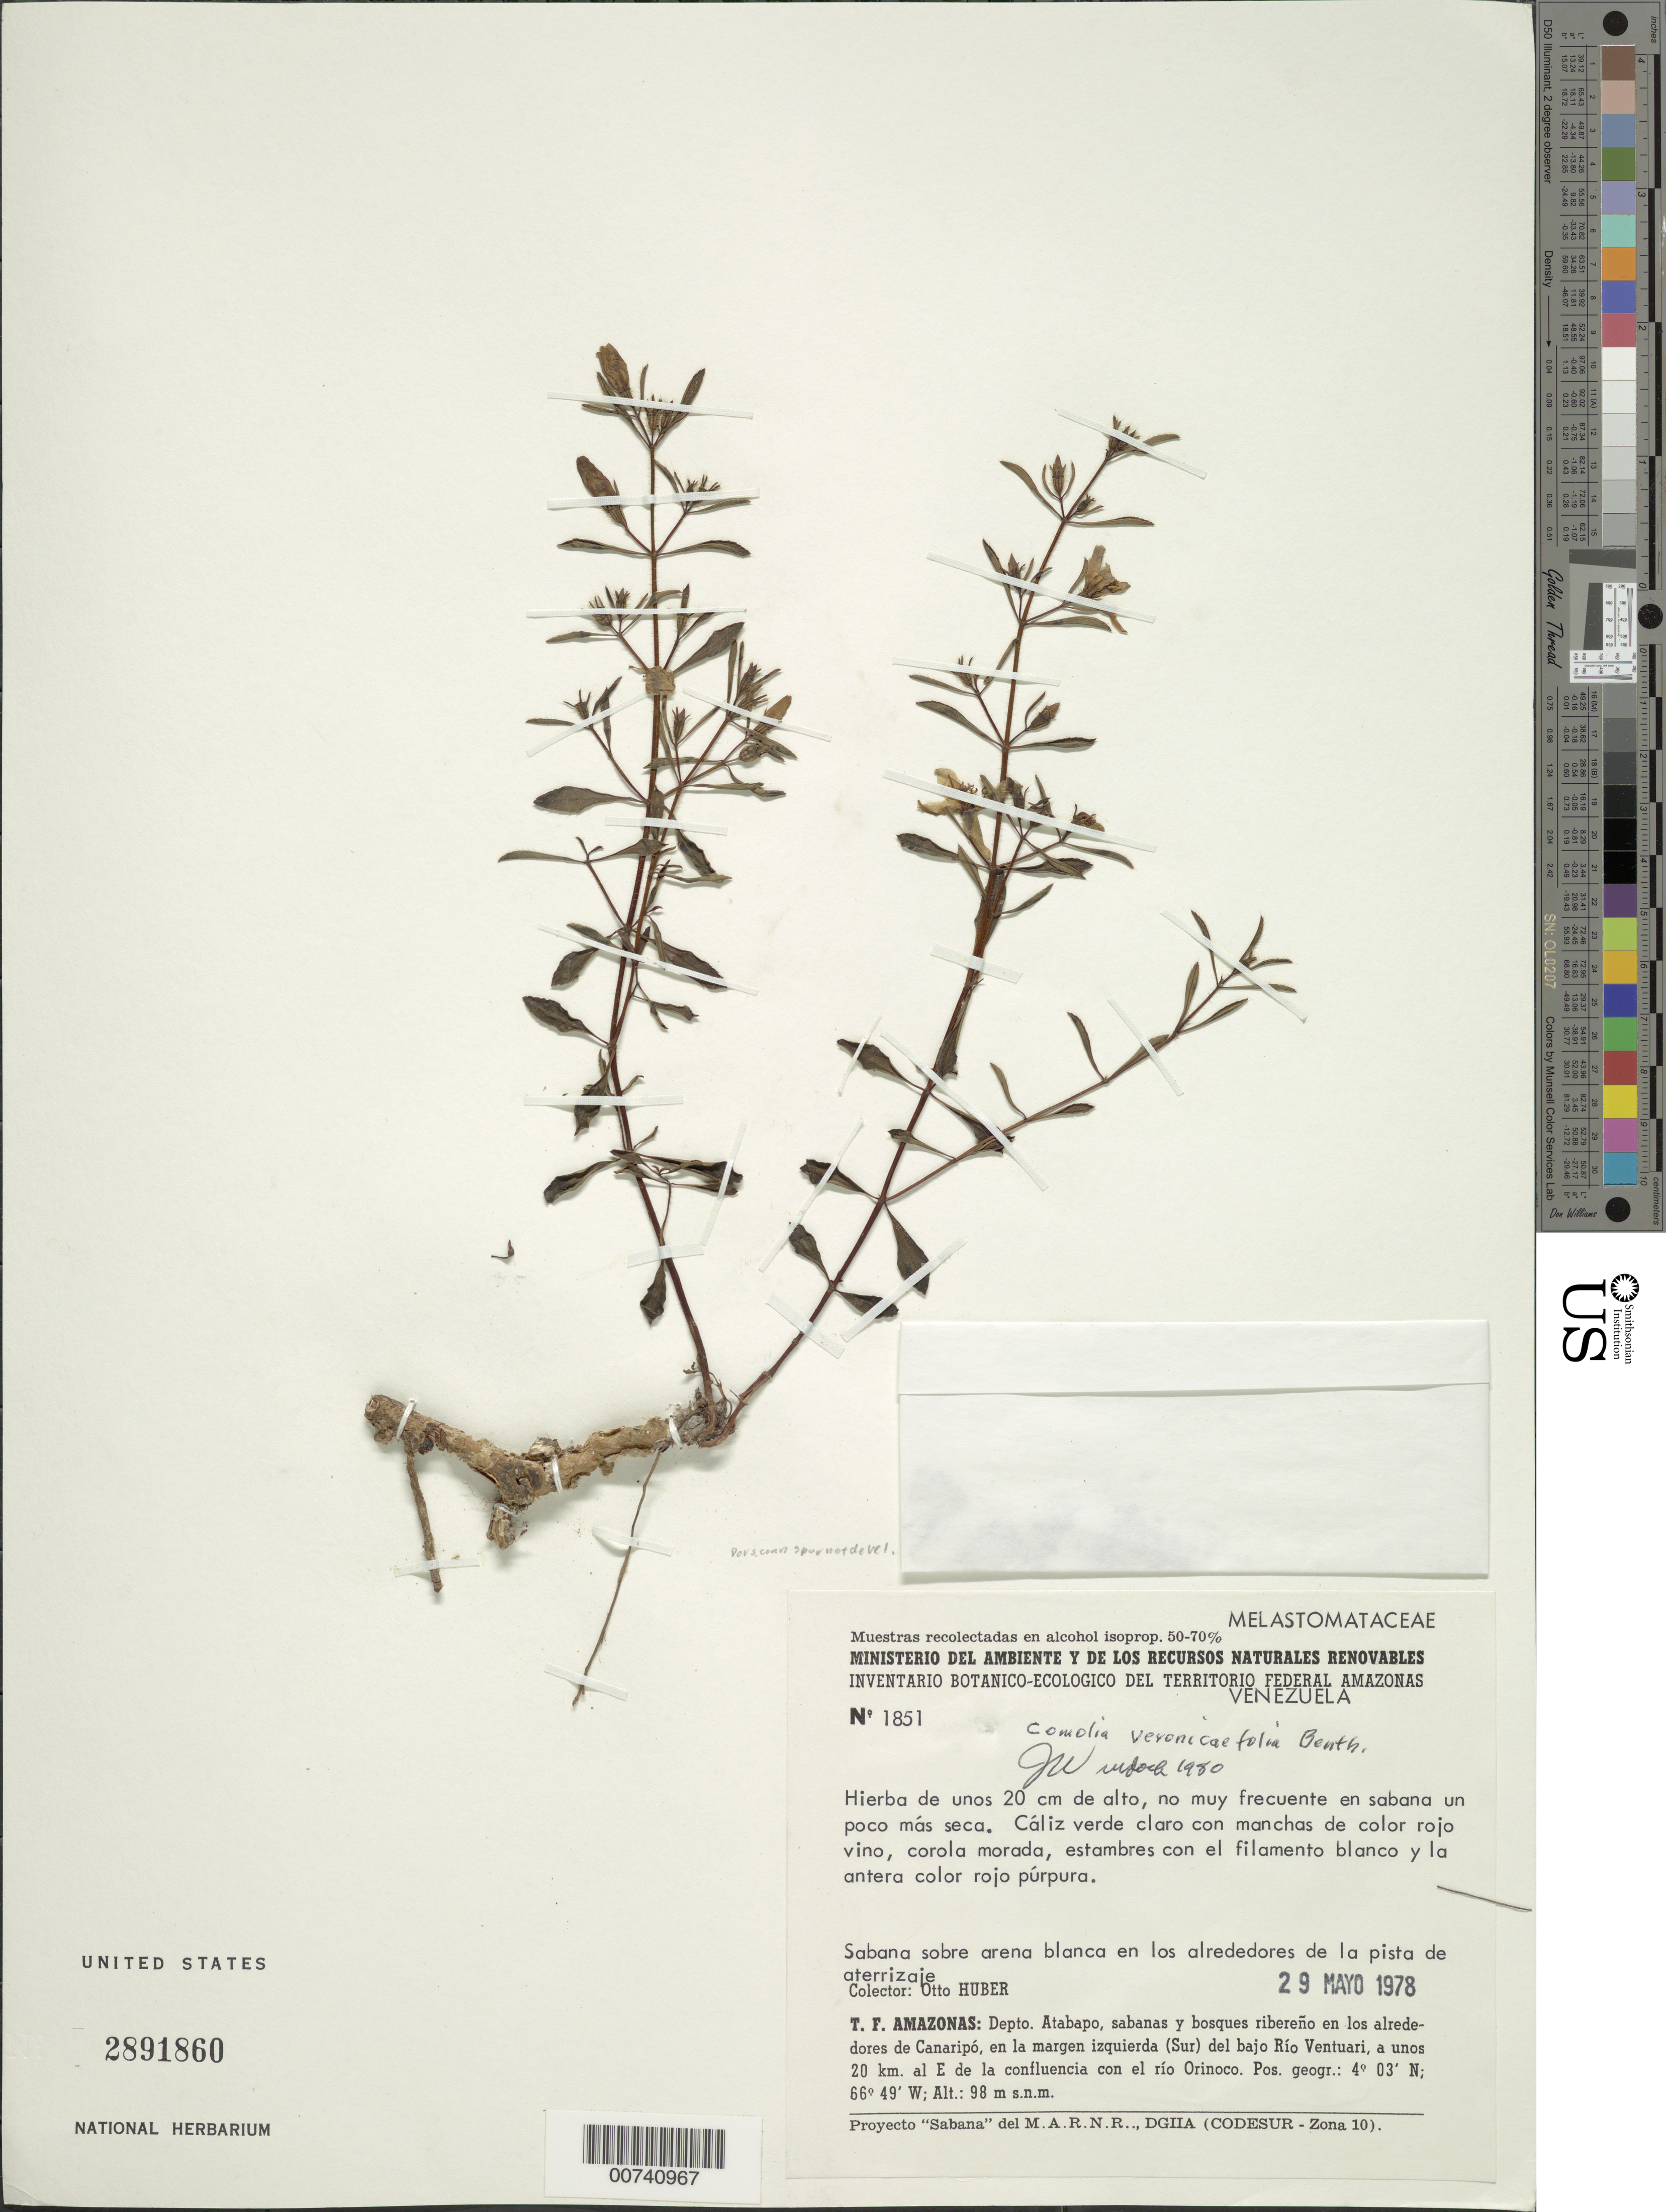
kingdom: Plantae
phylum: Tracheophyta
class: Magnoliopsida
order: Myrtales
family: Melastomataceae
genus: Comolia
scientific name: Comolia leptophylla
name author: (Bonpl.) Naudin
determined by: Nunes da Silva, Diego, (RB), Jardim Botanico do Rio de Janeiro - Herbario (BRAZIL)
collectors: O. Huber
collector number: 1851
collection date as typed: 29-May-78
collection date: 1978-05-29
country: Venezuela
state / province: Amazonas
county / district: Atabapo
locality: Canaripó, Río Ventuari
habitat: Sabana sobre arena blanca en los alrededores de la pista de aterrizaje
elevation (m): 98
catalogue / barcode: US 2891860